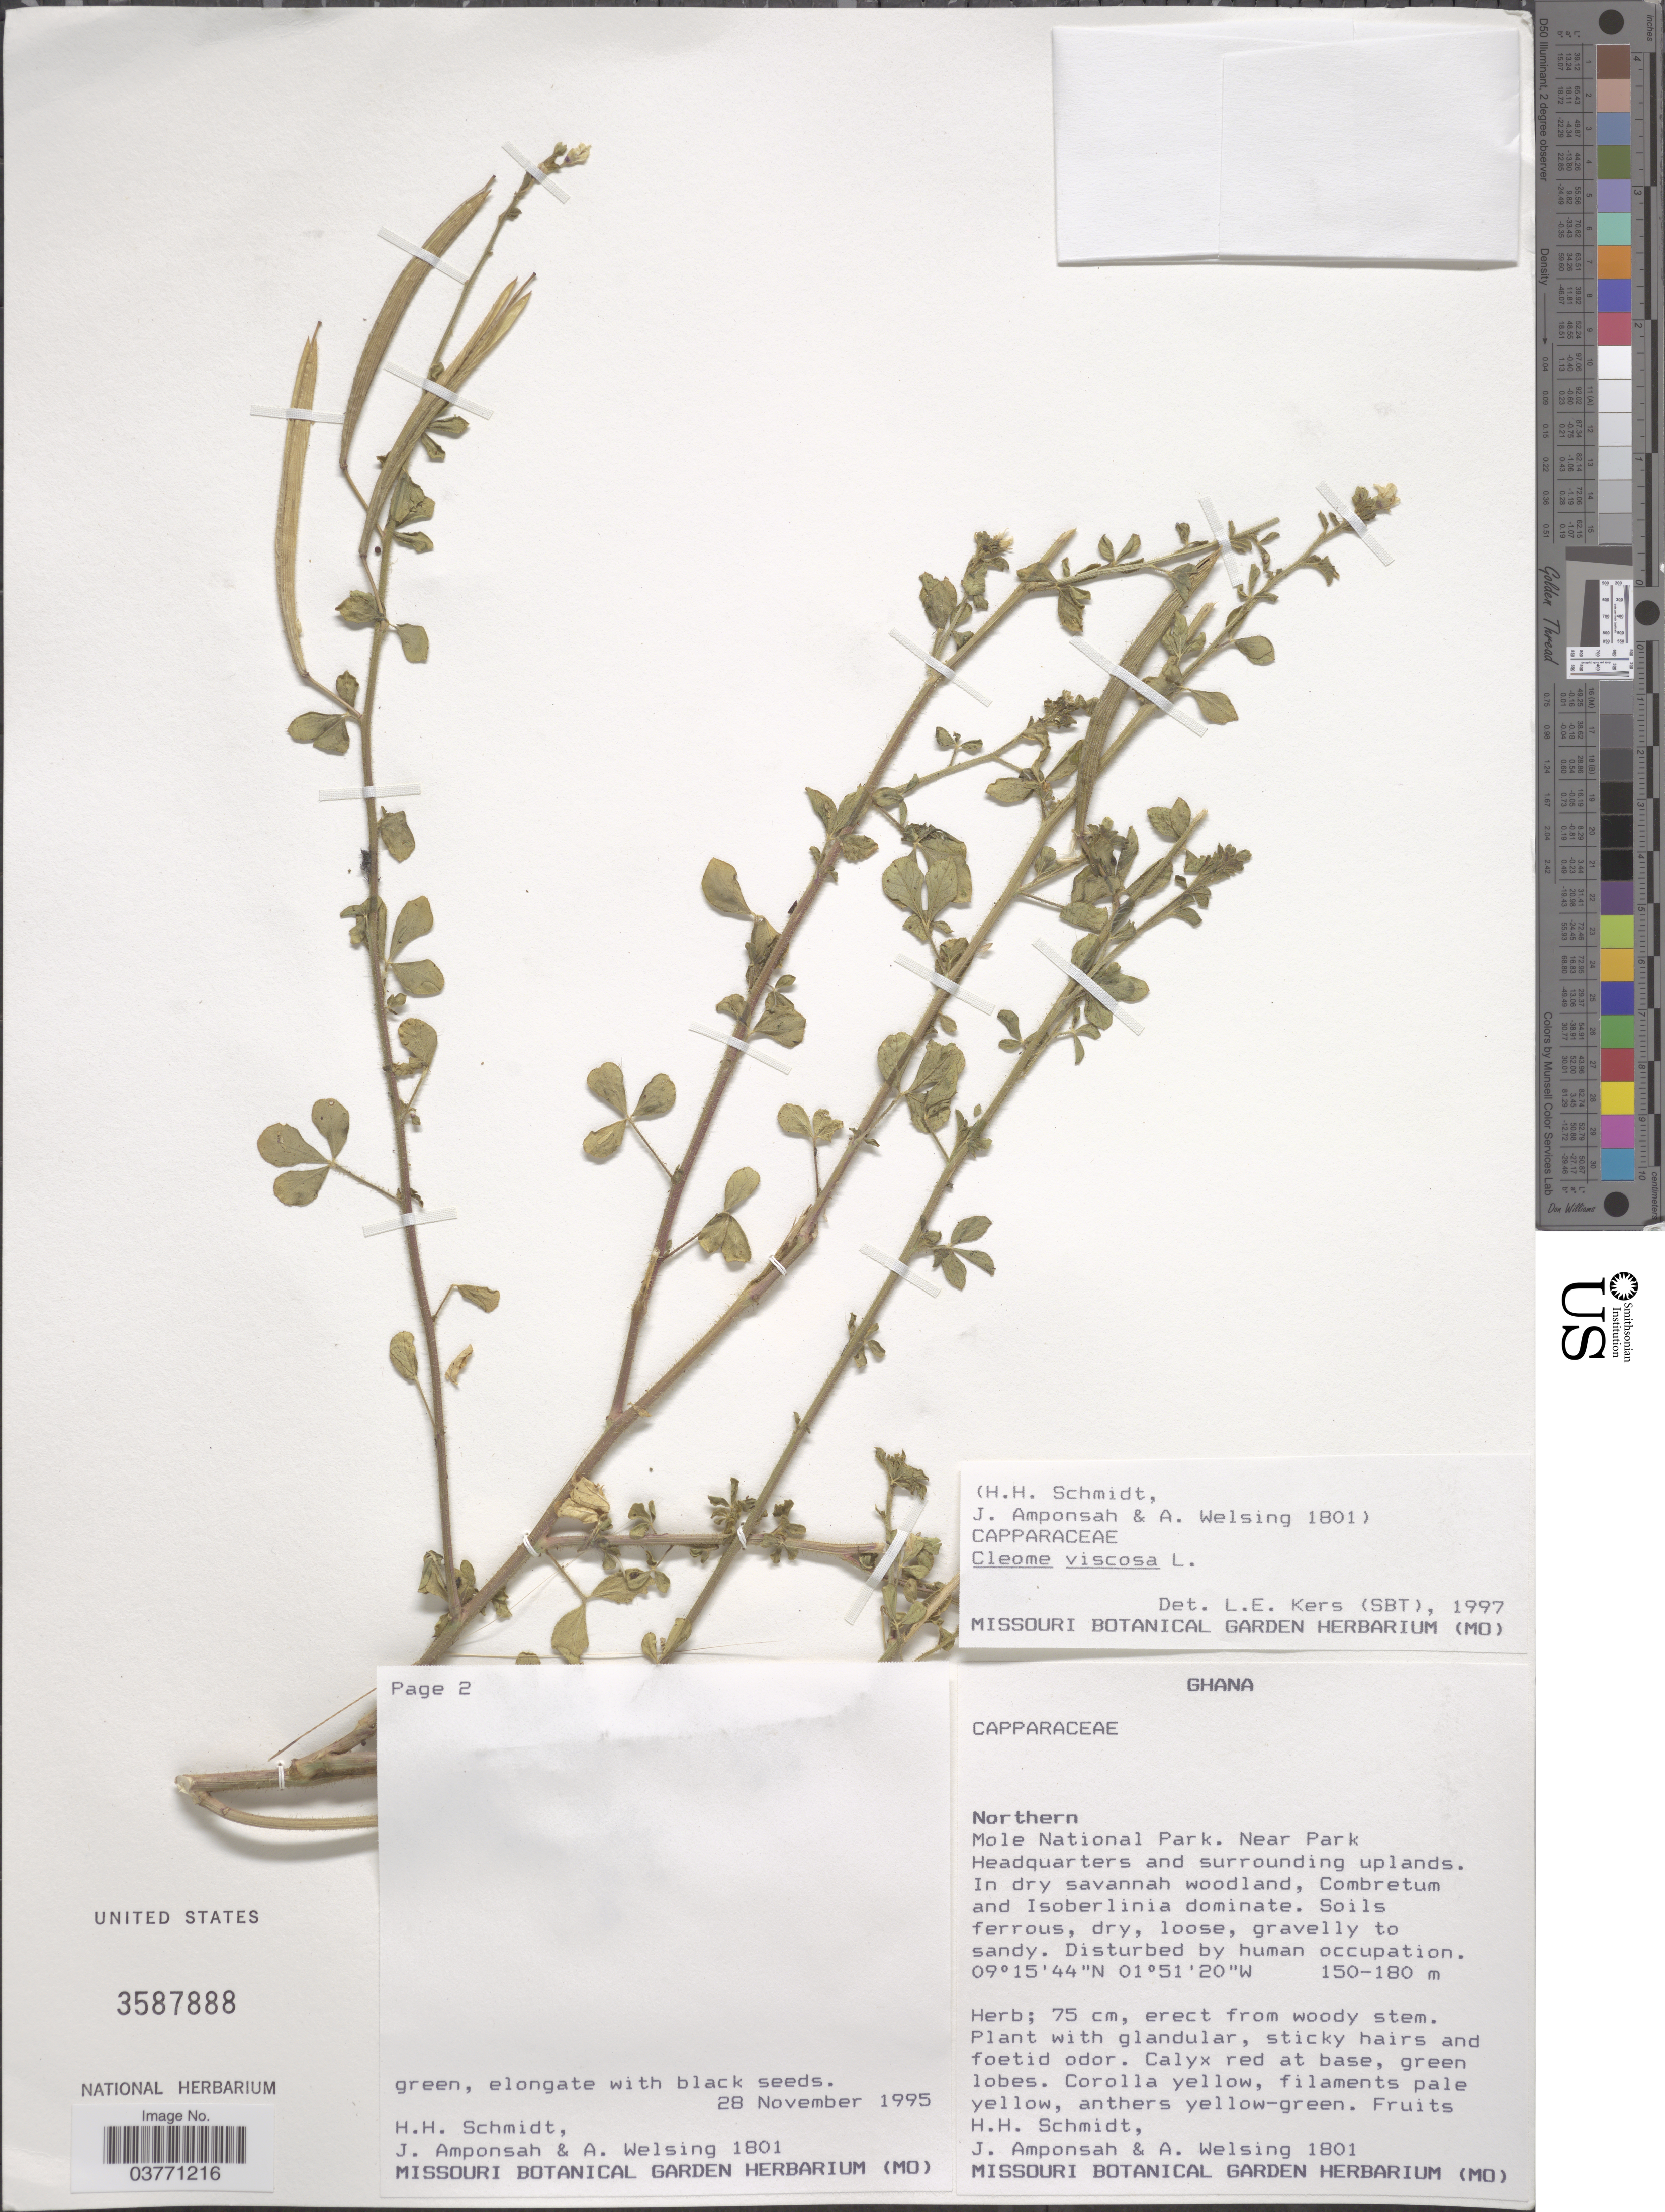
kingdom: Plantae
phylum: Tracheophyta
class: Magnoliopsida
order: Brassicales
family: Cleomaceae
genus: Arivela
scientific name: Arivela viscosa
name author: (L.) Raf.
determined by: Strong, M. T., (US), Smithsonian Institution - National Museum of Natural History (UNITED STATES)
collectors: H. H. Schmidt, J. Amponsah & A. Welsing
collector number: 1801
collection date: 1995-11-28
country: Ghana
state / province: Northern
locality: Mole National Park. Near Park Headquarters and surrounding uplands.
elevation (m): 150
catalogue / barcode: US 3587888